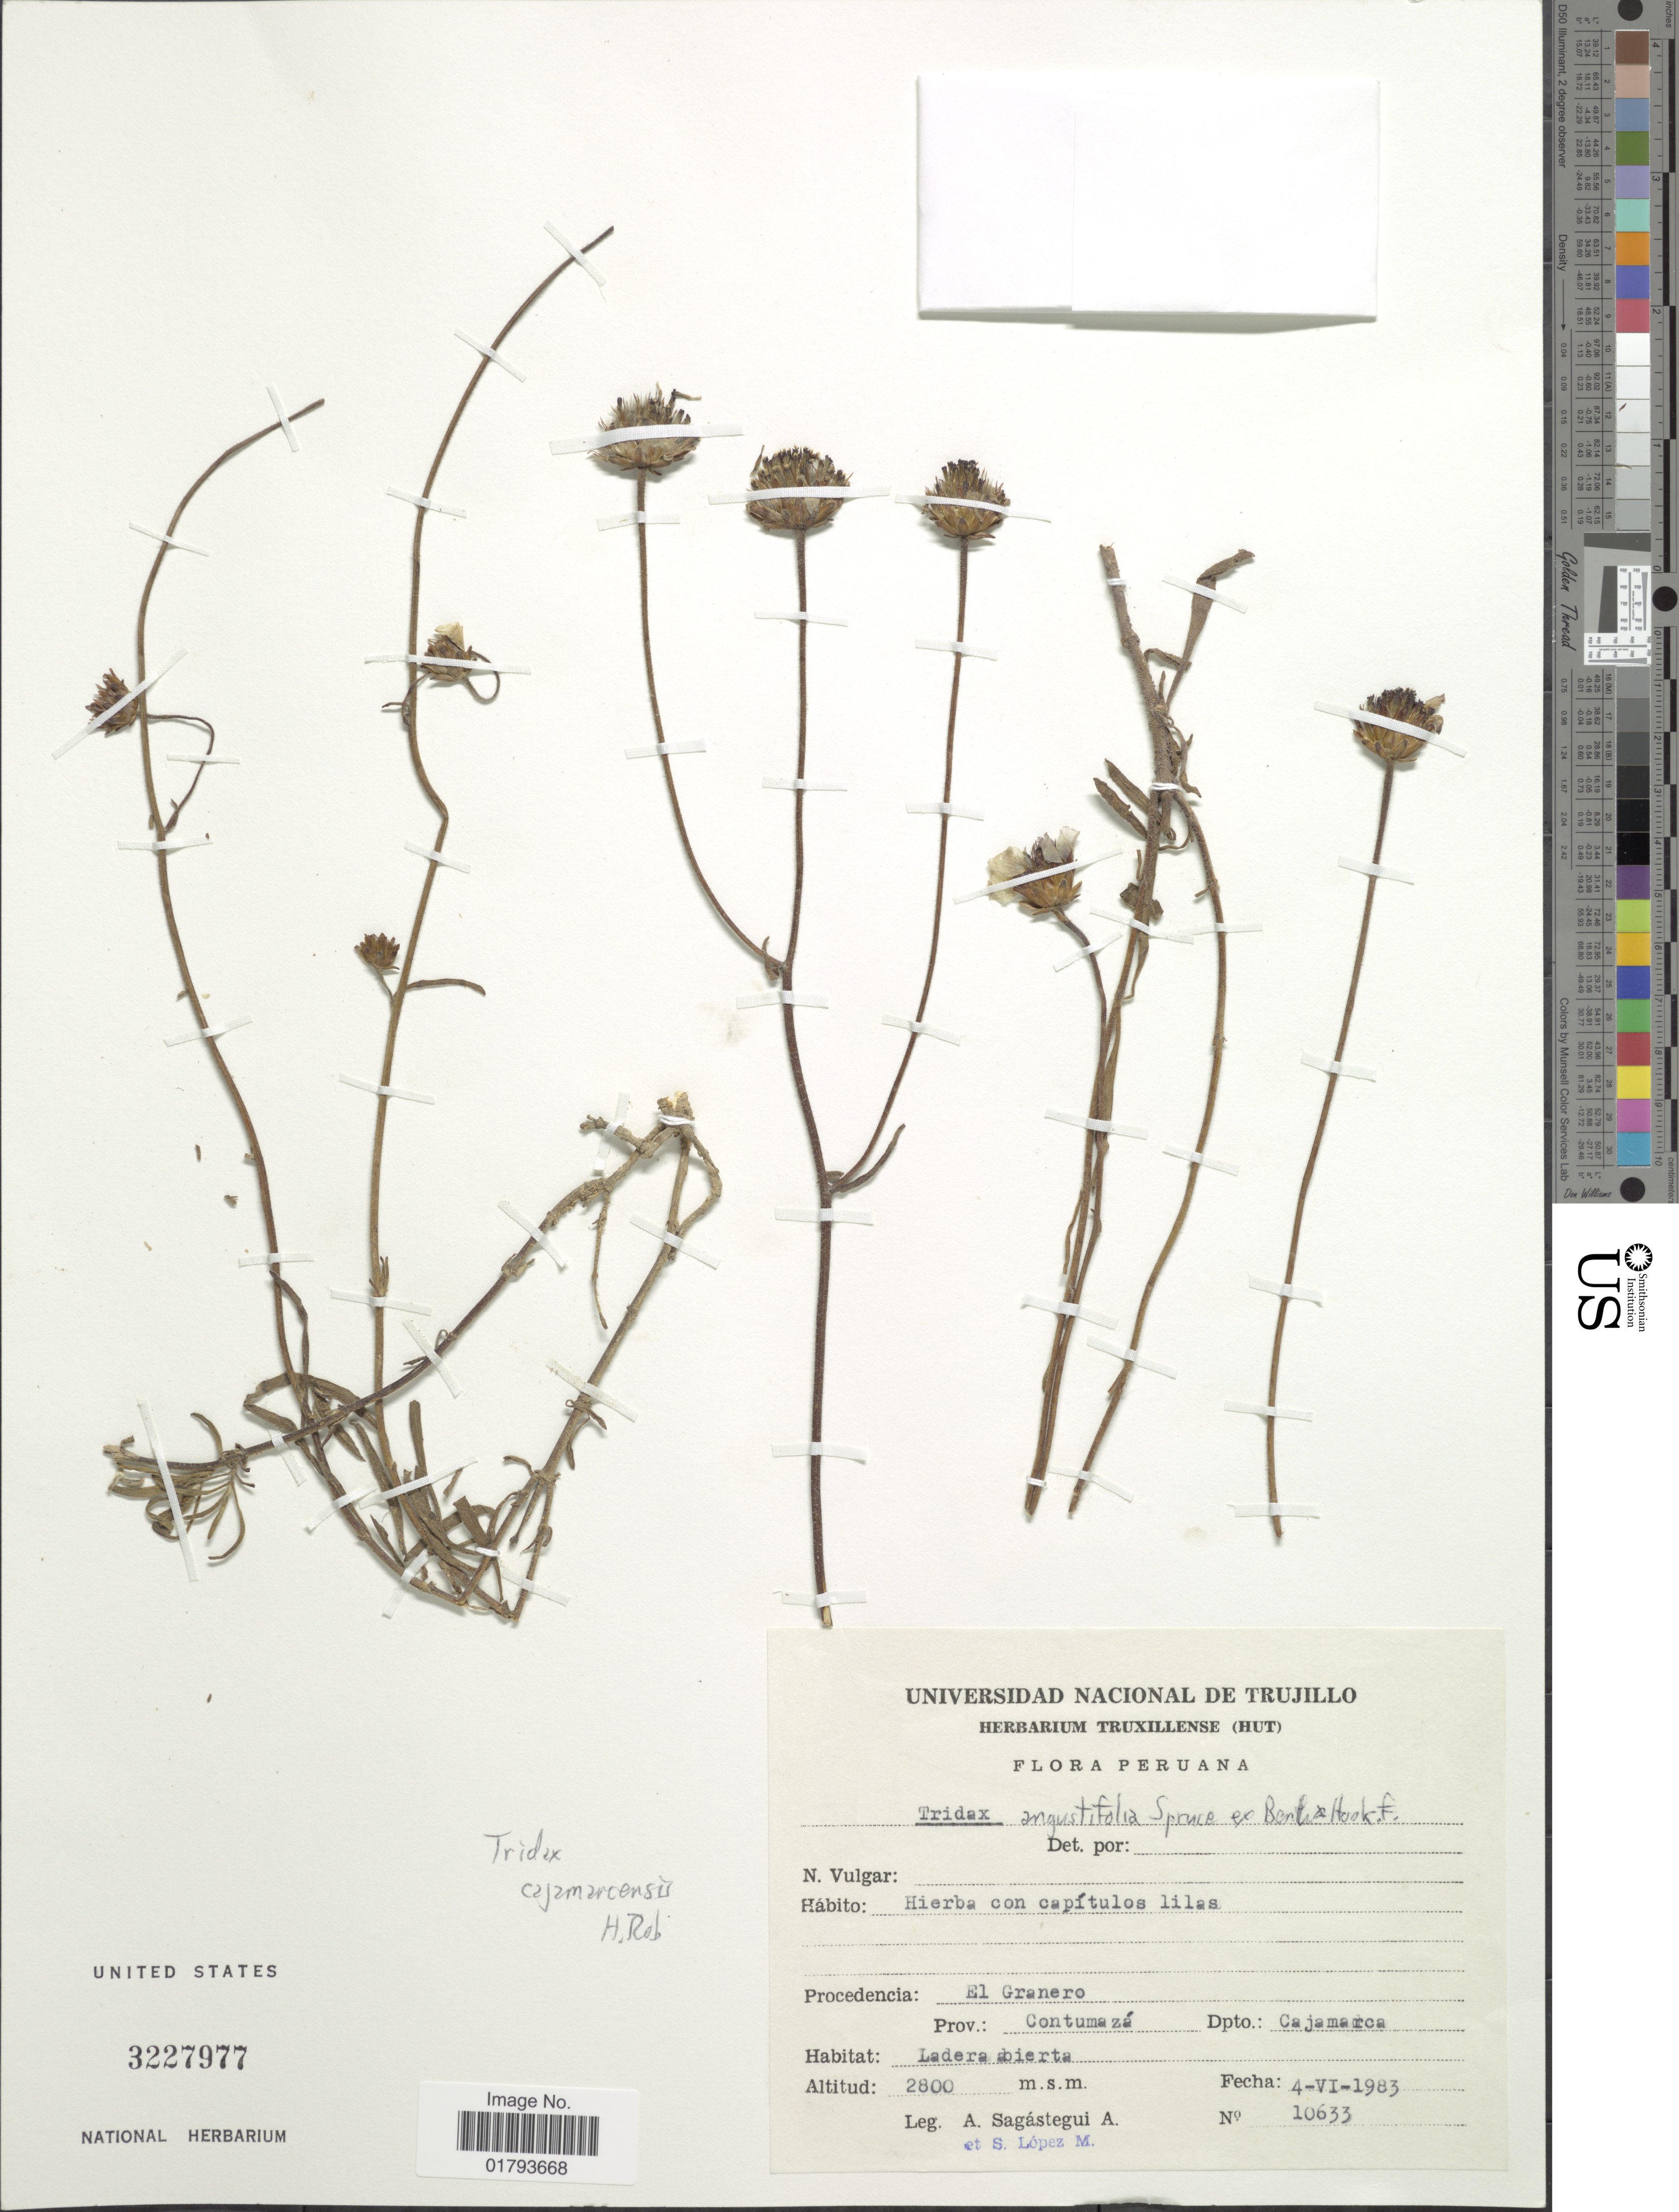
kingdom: Plantae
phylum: Tracheophyta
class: Magnoliopsida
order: Asterales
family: Asteraceae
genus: Tridax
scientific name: Tridax cajamarcensis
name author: H. Rob.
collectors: A. Sagástegui A. & S. Lopez M.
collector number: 10633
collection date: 1983-06-04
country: Peru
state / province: Cajamarca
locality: Procedencia: El Granero, Prov.: Contumazá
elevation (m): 2800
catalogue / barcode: US 3227977